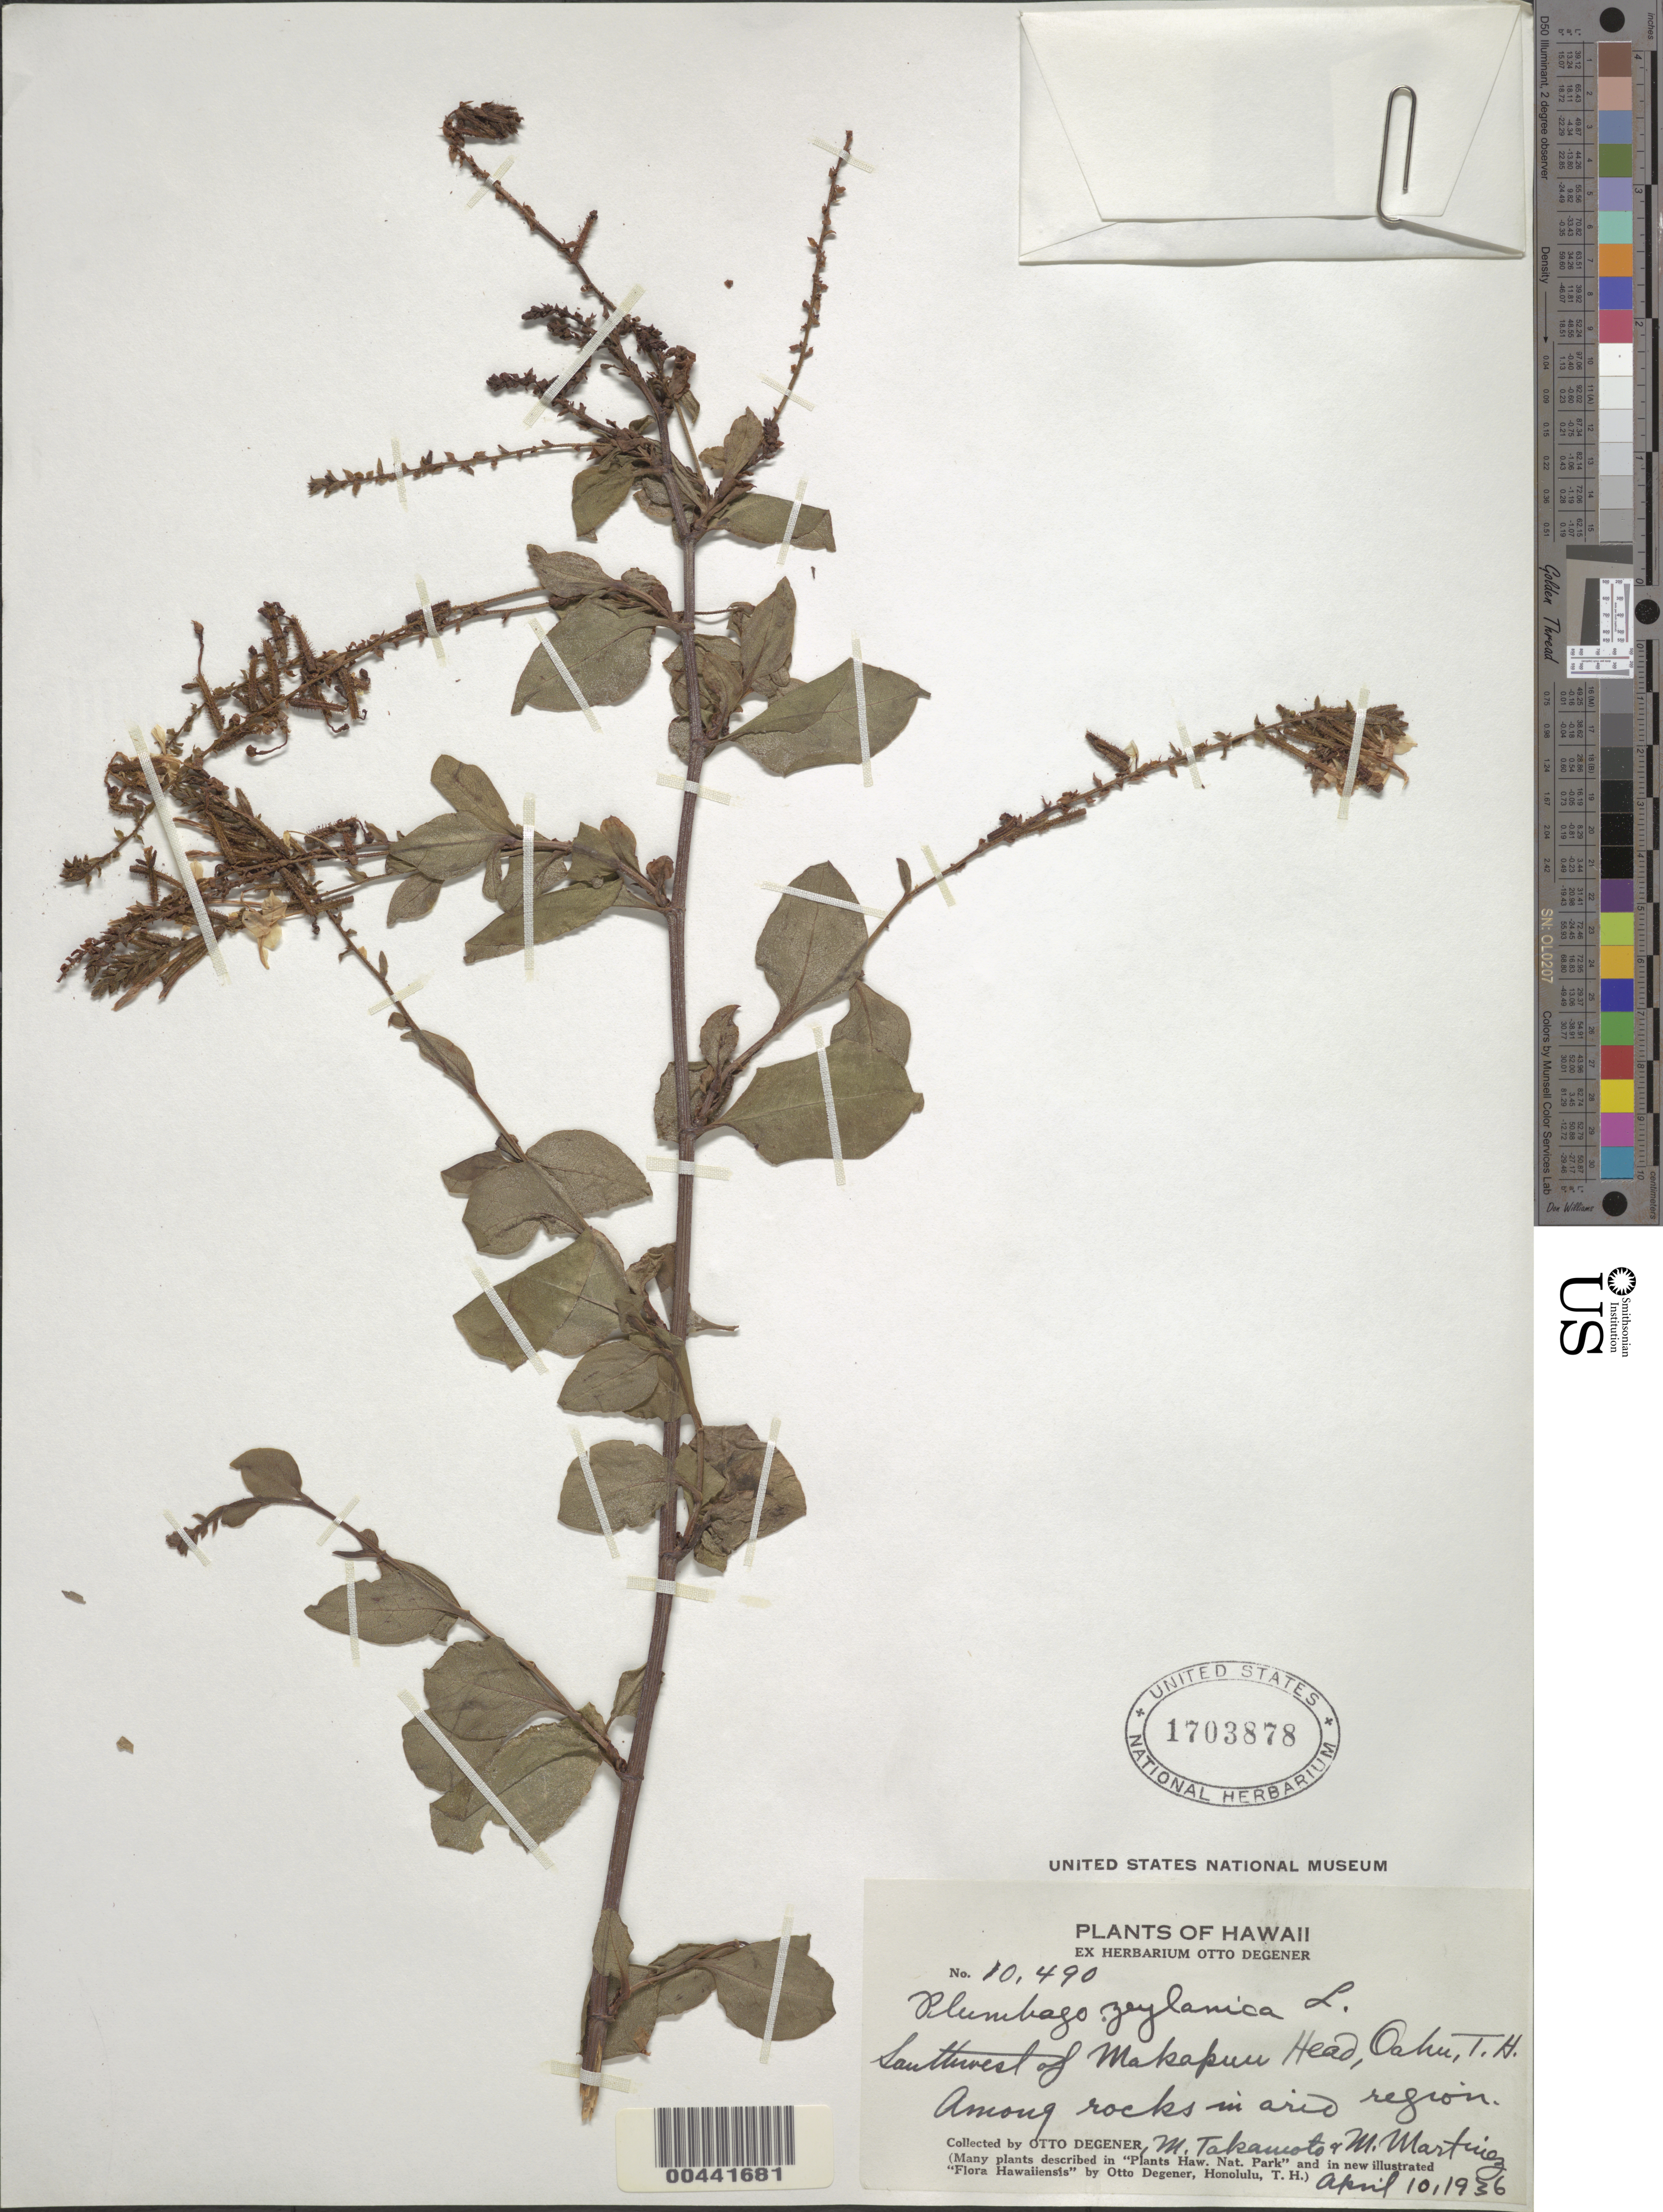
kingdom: Plantae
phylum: Tracheophyta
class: Magnoliopsida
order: Caryophyllales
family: Plumbaginaceae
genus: Plumbago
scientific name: Plumbago zeylanica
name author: L.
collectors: O. Degener, M. Takamoto & M. Martínez M.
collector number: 10490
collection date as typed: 10 Apr 1936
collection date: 1936-04-10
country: United States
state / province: Hawaii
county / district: Honolulu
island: Oahu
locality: SW of Makapuu Head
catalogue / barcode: US 1703878